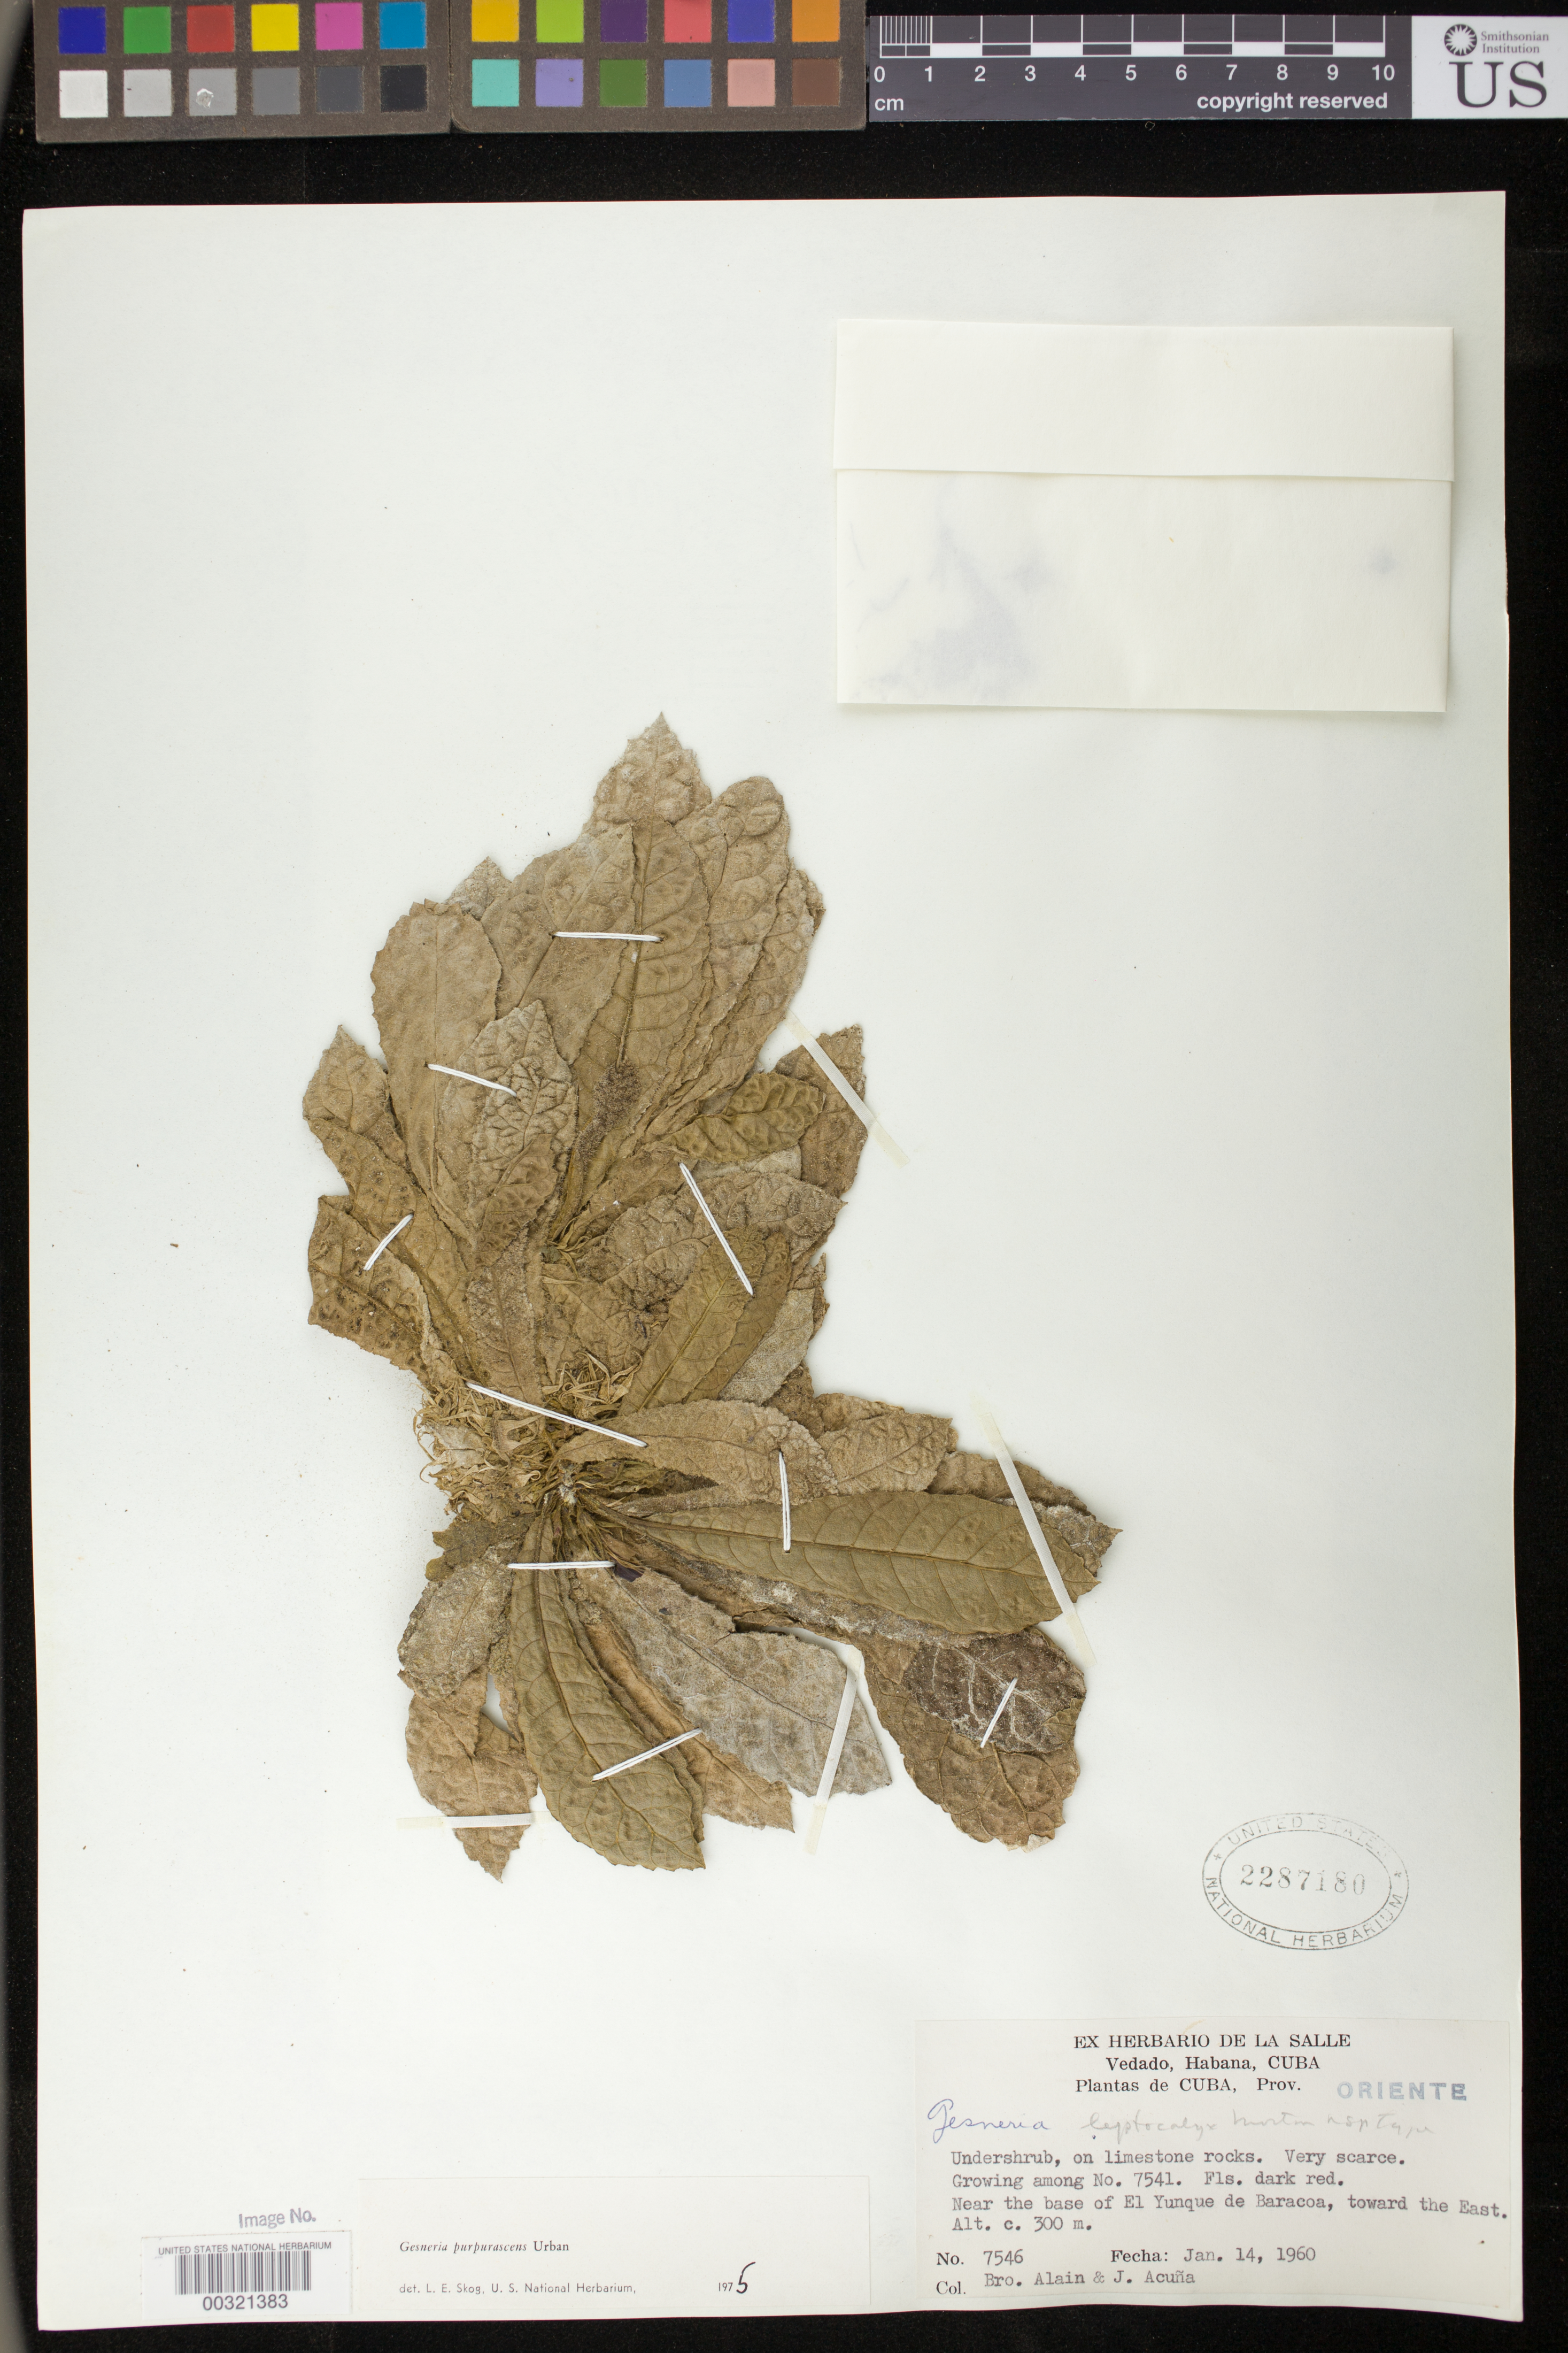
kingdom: Plantae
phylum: Tracheophyta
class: Magnoliopsida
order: Lamiales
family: Gesneriaceae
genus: Gesneria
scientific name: Gesneria purpurascens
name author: Urb.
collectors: A. H. Liogier & J. Acuña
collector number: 7546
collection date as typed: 14 Jan 1960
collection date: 1960-01-14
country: Cuba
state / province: Oriente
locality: Near the base of El Yunque de Baracoa, toward the east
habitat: On limestone rocks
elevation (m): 300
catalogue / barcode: US 2287180